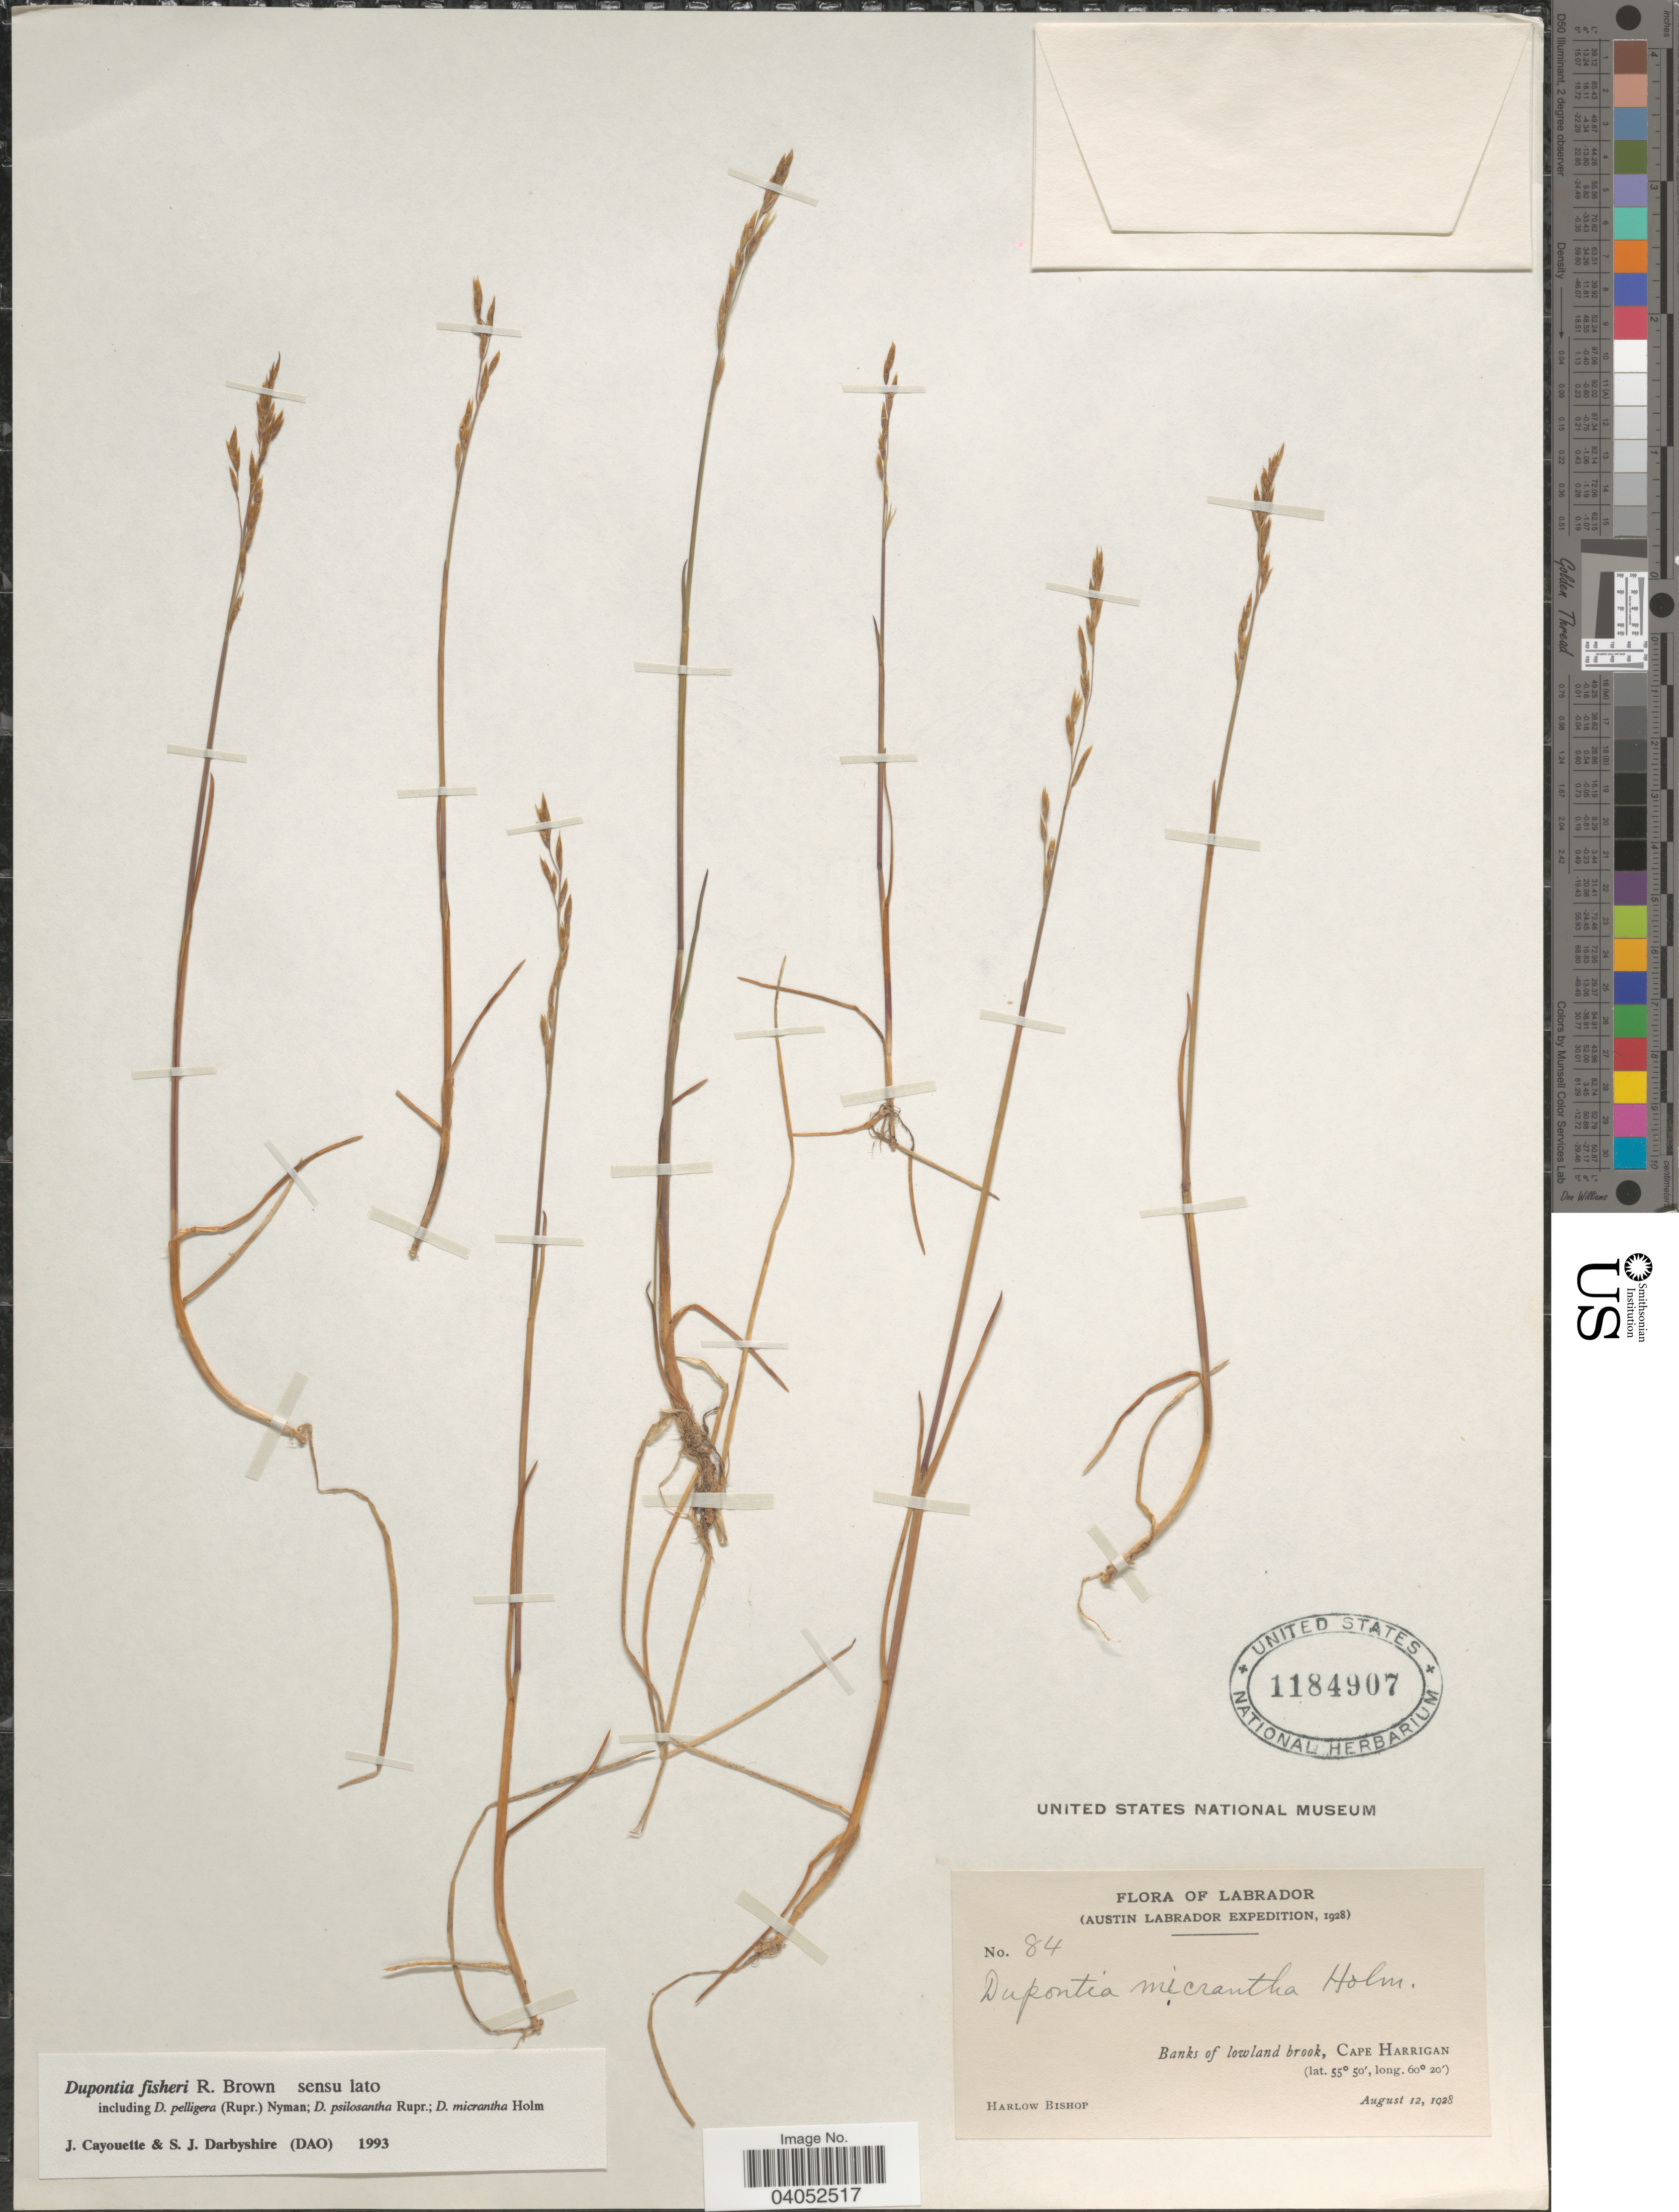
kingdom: Plantae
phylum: Tracheophyta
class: Liliopsida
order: Poales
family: Poaceae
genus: Dupontia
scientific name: Dupontia micrantha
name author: Holm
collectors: H. Bishop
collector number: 84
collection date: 1928-08-12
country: Canada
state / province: Newfoundland and Labrador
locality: Labrador. Banks of lowland brook, Cape Harrigan.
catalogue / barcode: US 1184907